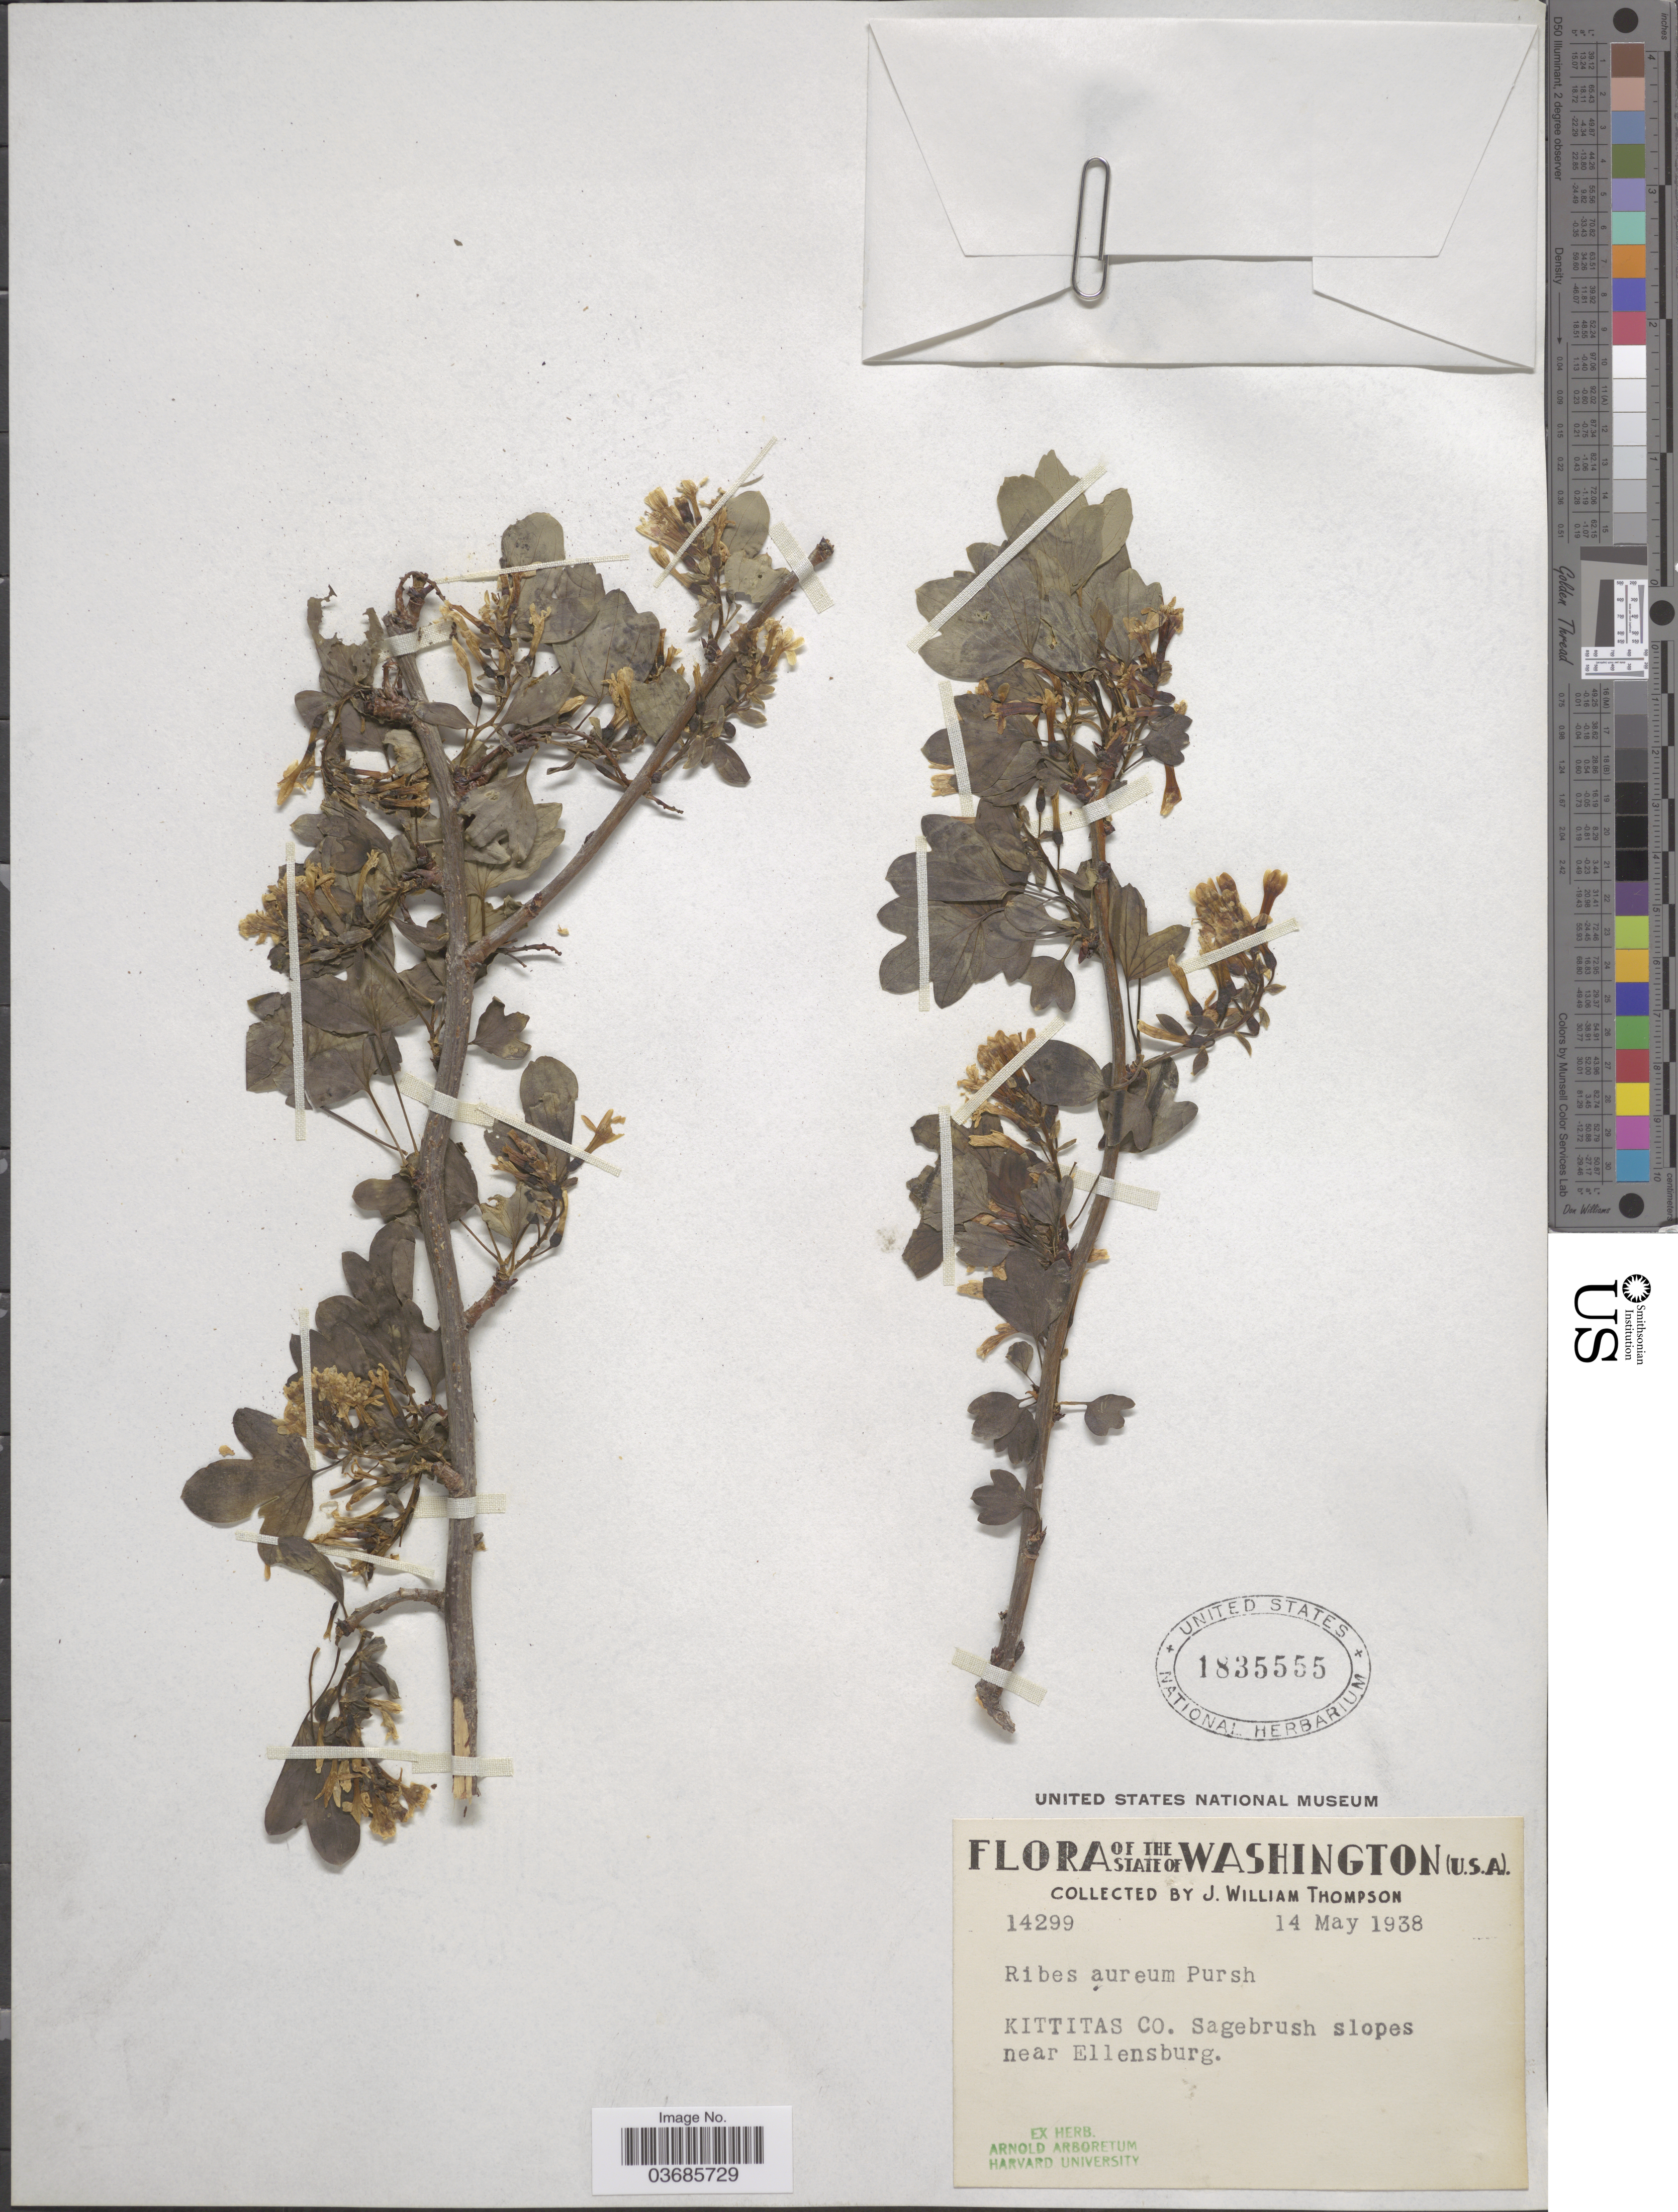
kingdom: Plantae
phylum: Tracheophyta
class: Magnoliopsida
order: Saxifragales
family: Grossulariaceae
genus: Ribes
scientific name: Ribes aureum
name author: Pursh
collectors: J. W. Thompson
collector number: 14299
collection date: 1938-05-14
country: United States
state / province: Washington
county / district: Kittitas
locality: Kittitas Co. Sagebrush slopes near Ellensburg.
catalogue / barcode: US 1835555